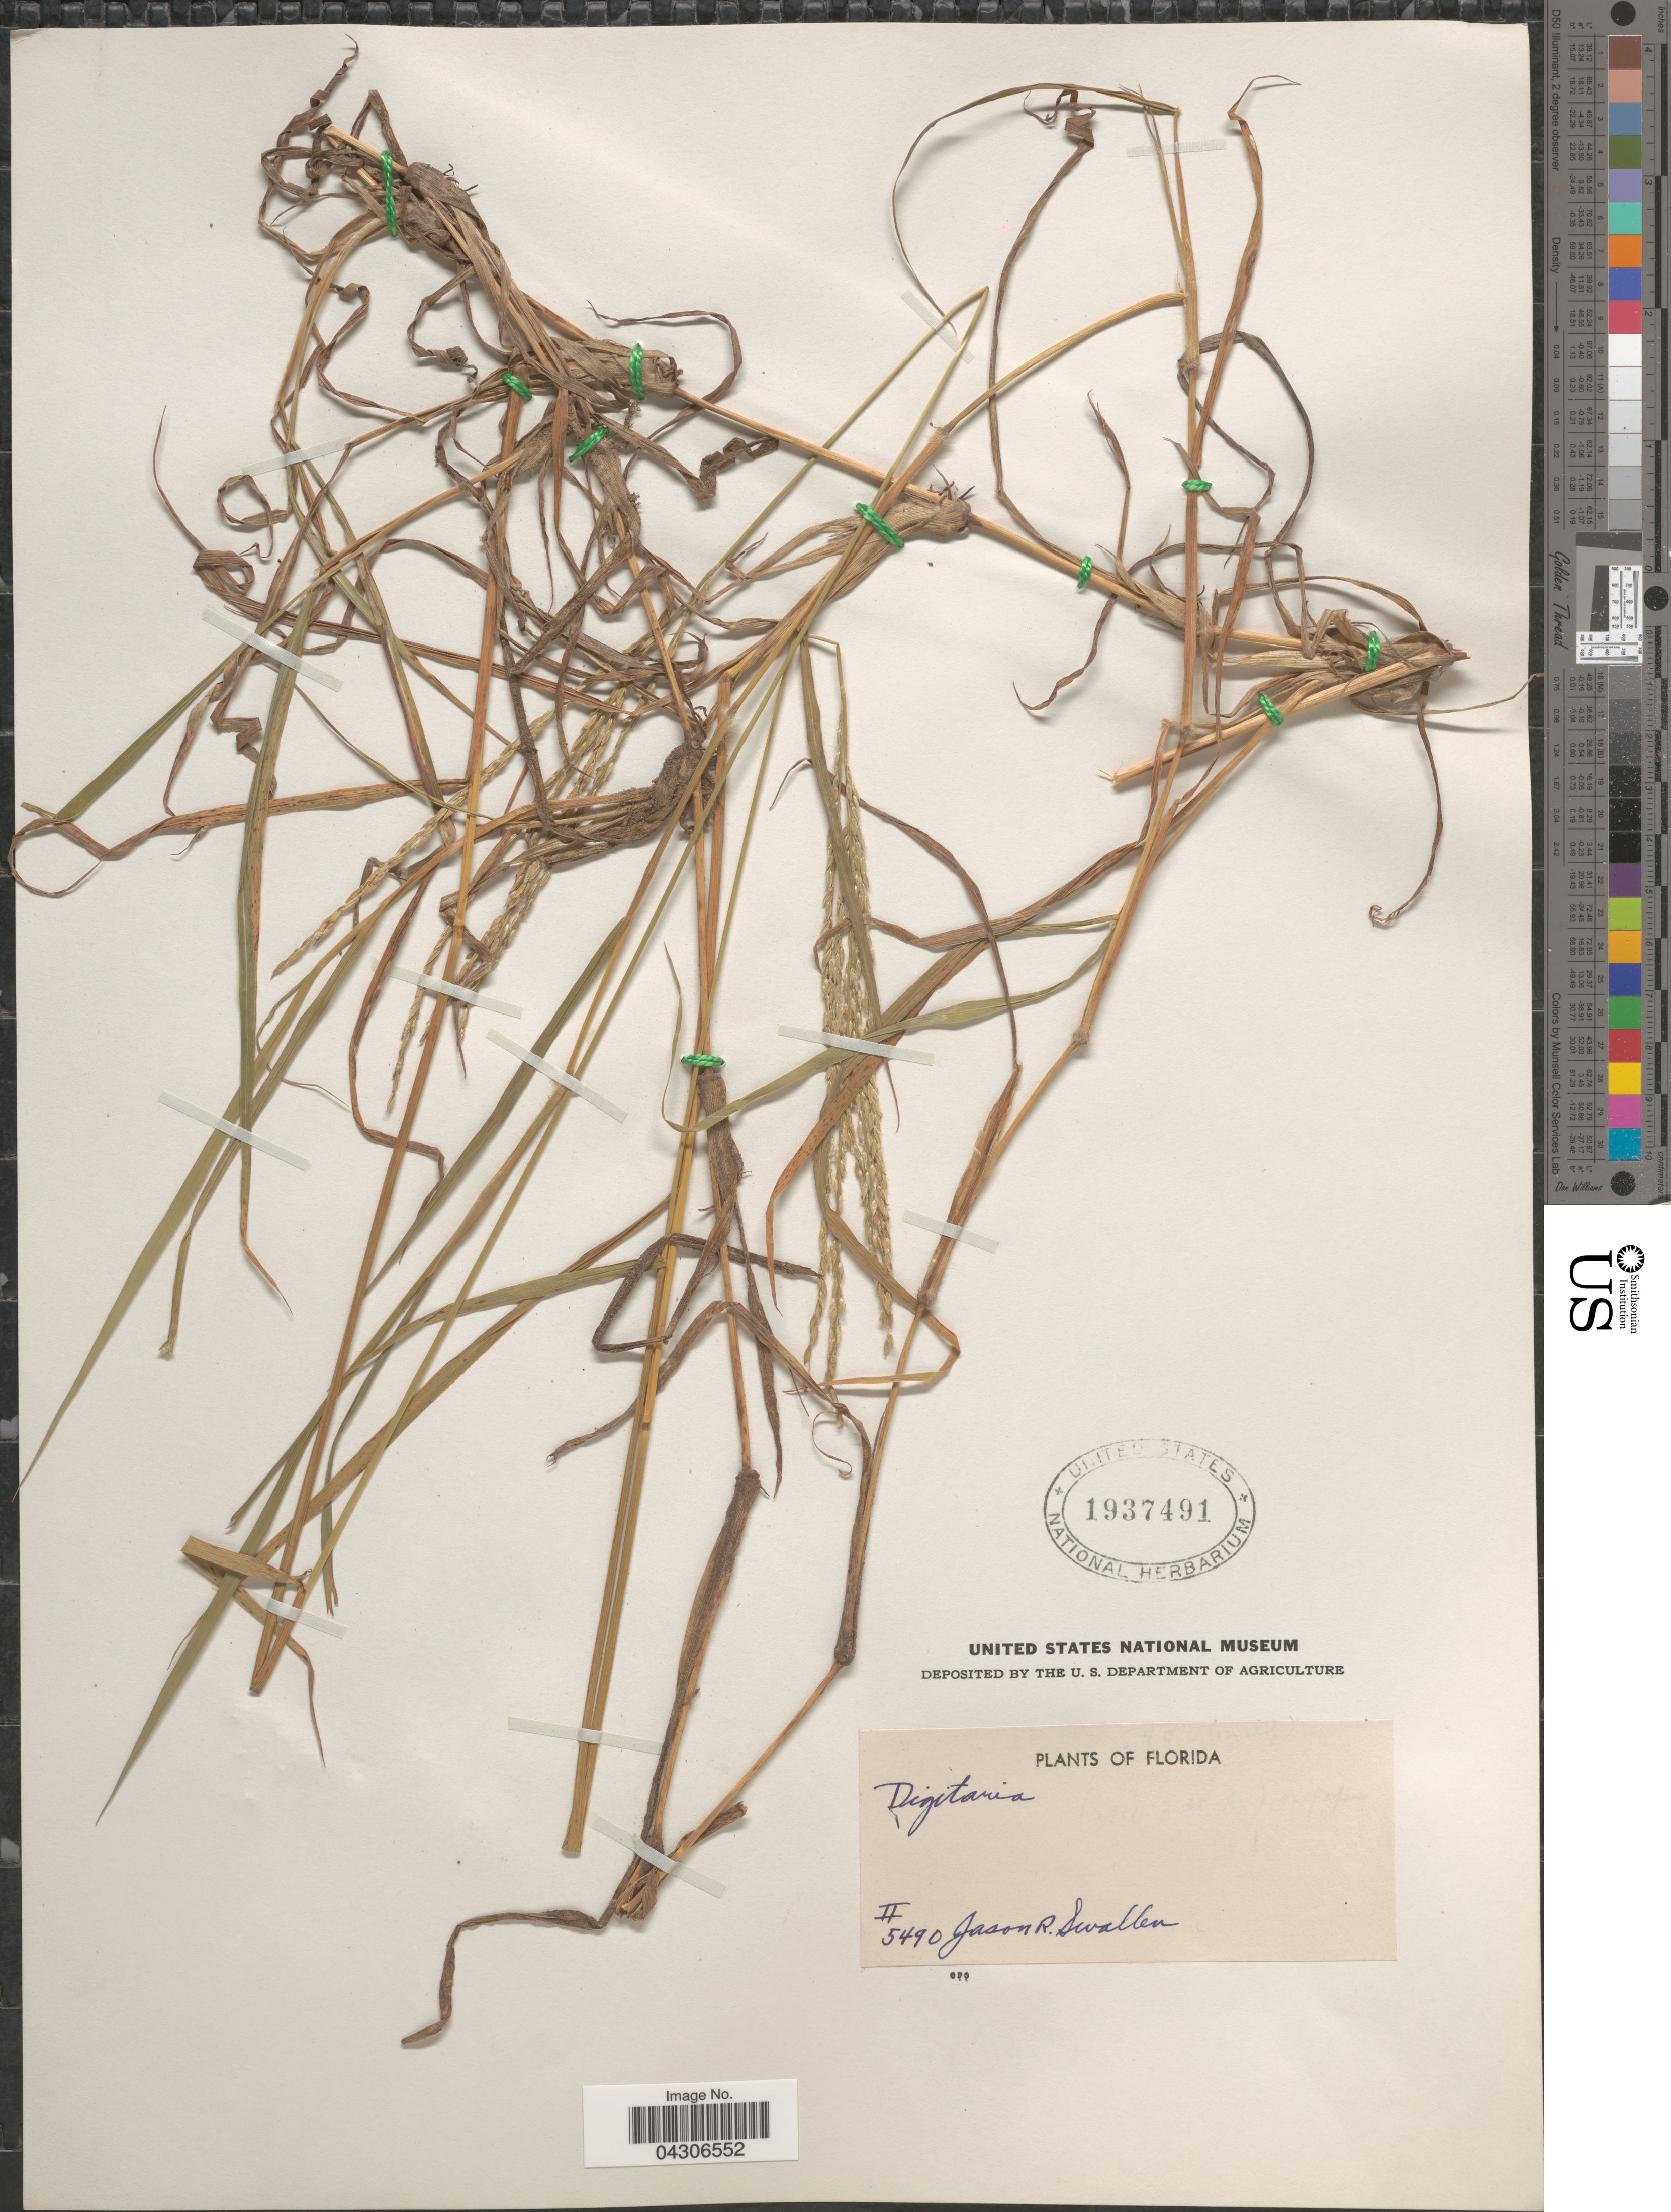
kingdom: Plantae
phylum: Tracheophyta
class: Liliopsida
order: Poales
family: Poaceae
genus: Digitaria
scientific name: Digitaria sp.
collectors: J. R. Swallen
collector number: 5490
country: United States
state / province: Florida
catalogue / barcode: US 1937491